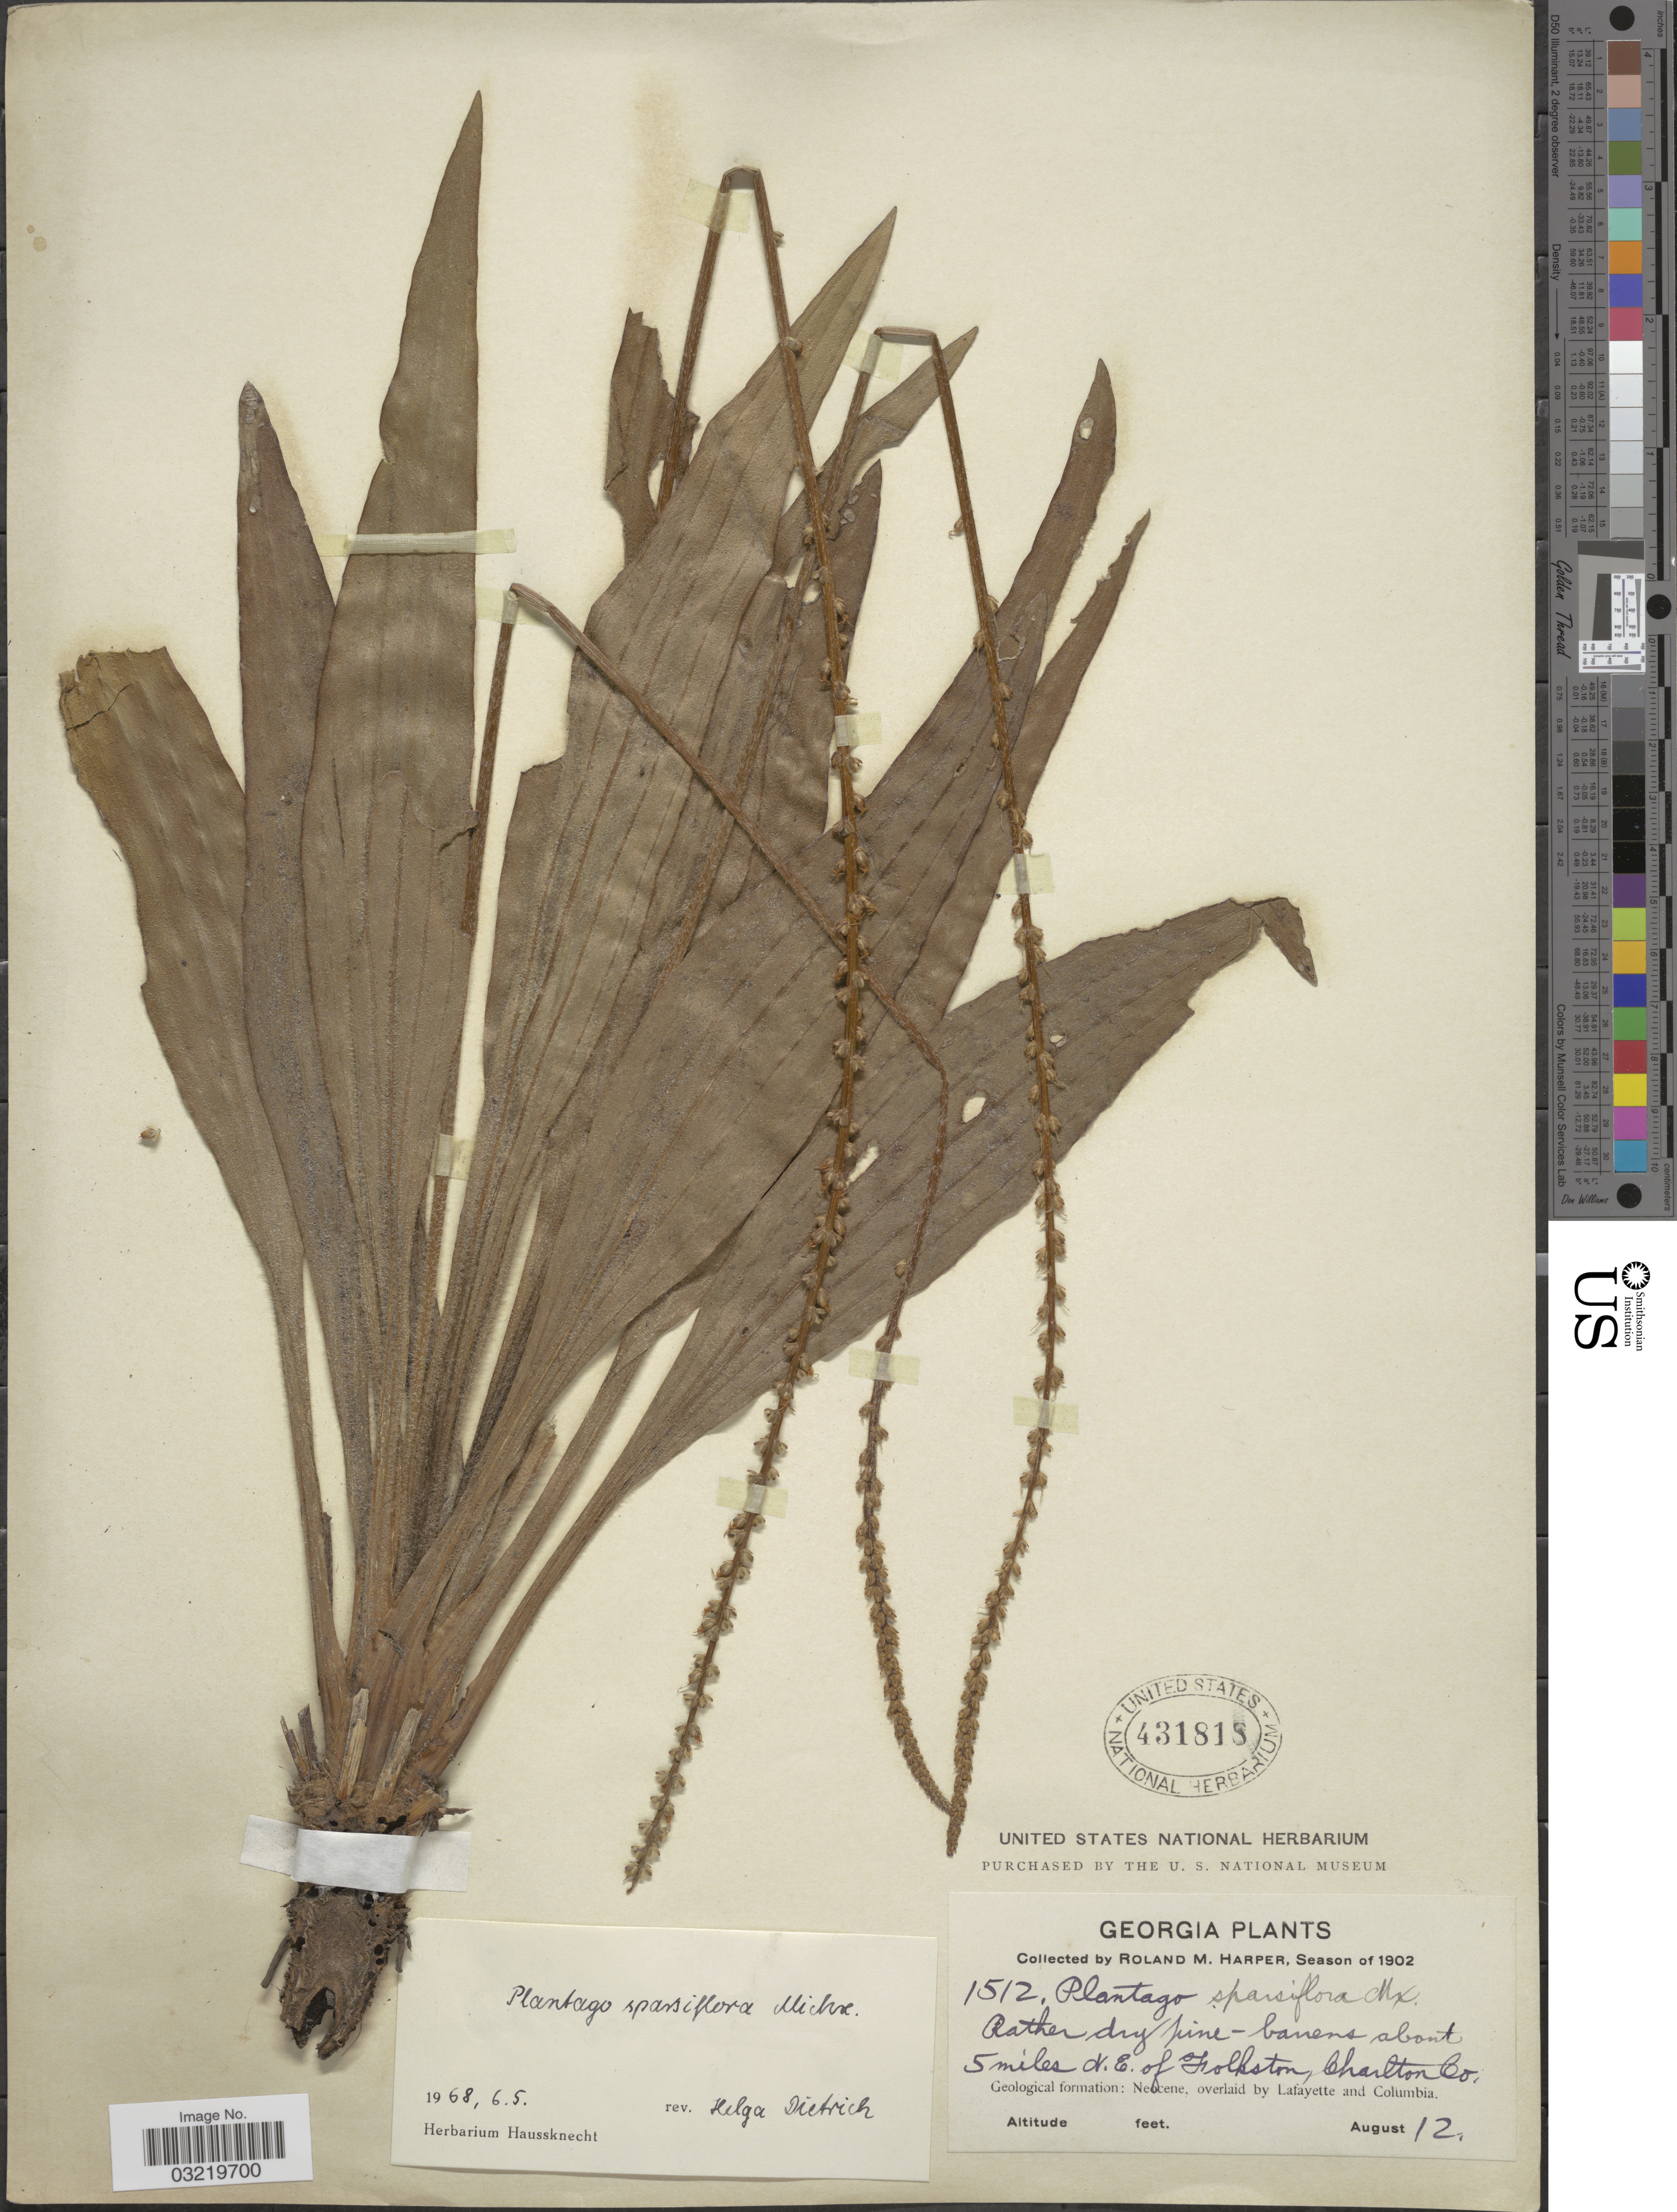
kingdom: Plantae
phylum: Tracheophyta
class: Magnoliopsida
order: Lamiales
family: Plantaginaceae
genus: Plantago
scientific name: Plantago sparsiflora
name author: Michx.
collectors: R. M. Harper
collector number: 1512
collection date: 1902-08-12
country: United States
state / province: Georgia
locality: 5 miles N.E. of Folkston, Charlton Co. Geological formation: Neocene, overlaid by Lafayette and Columbia.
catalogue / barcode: US 431818